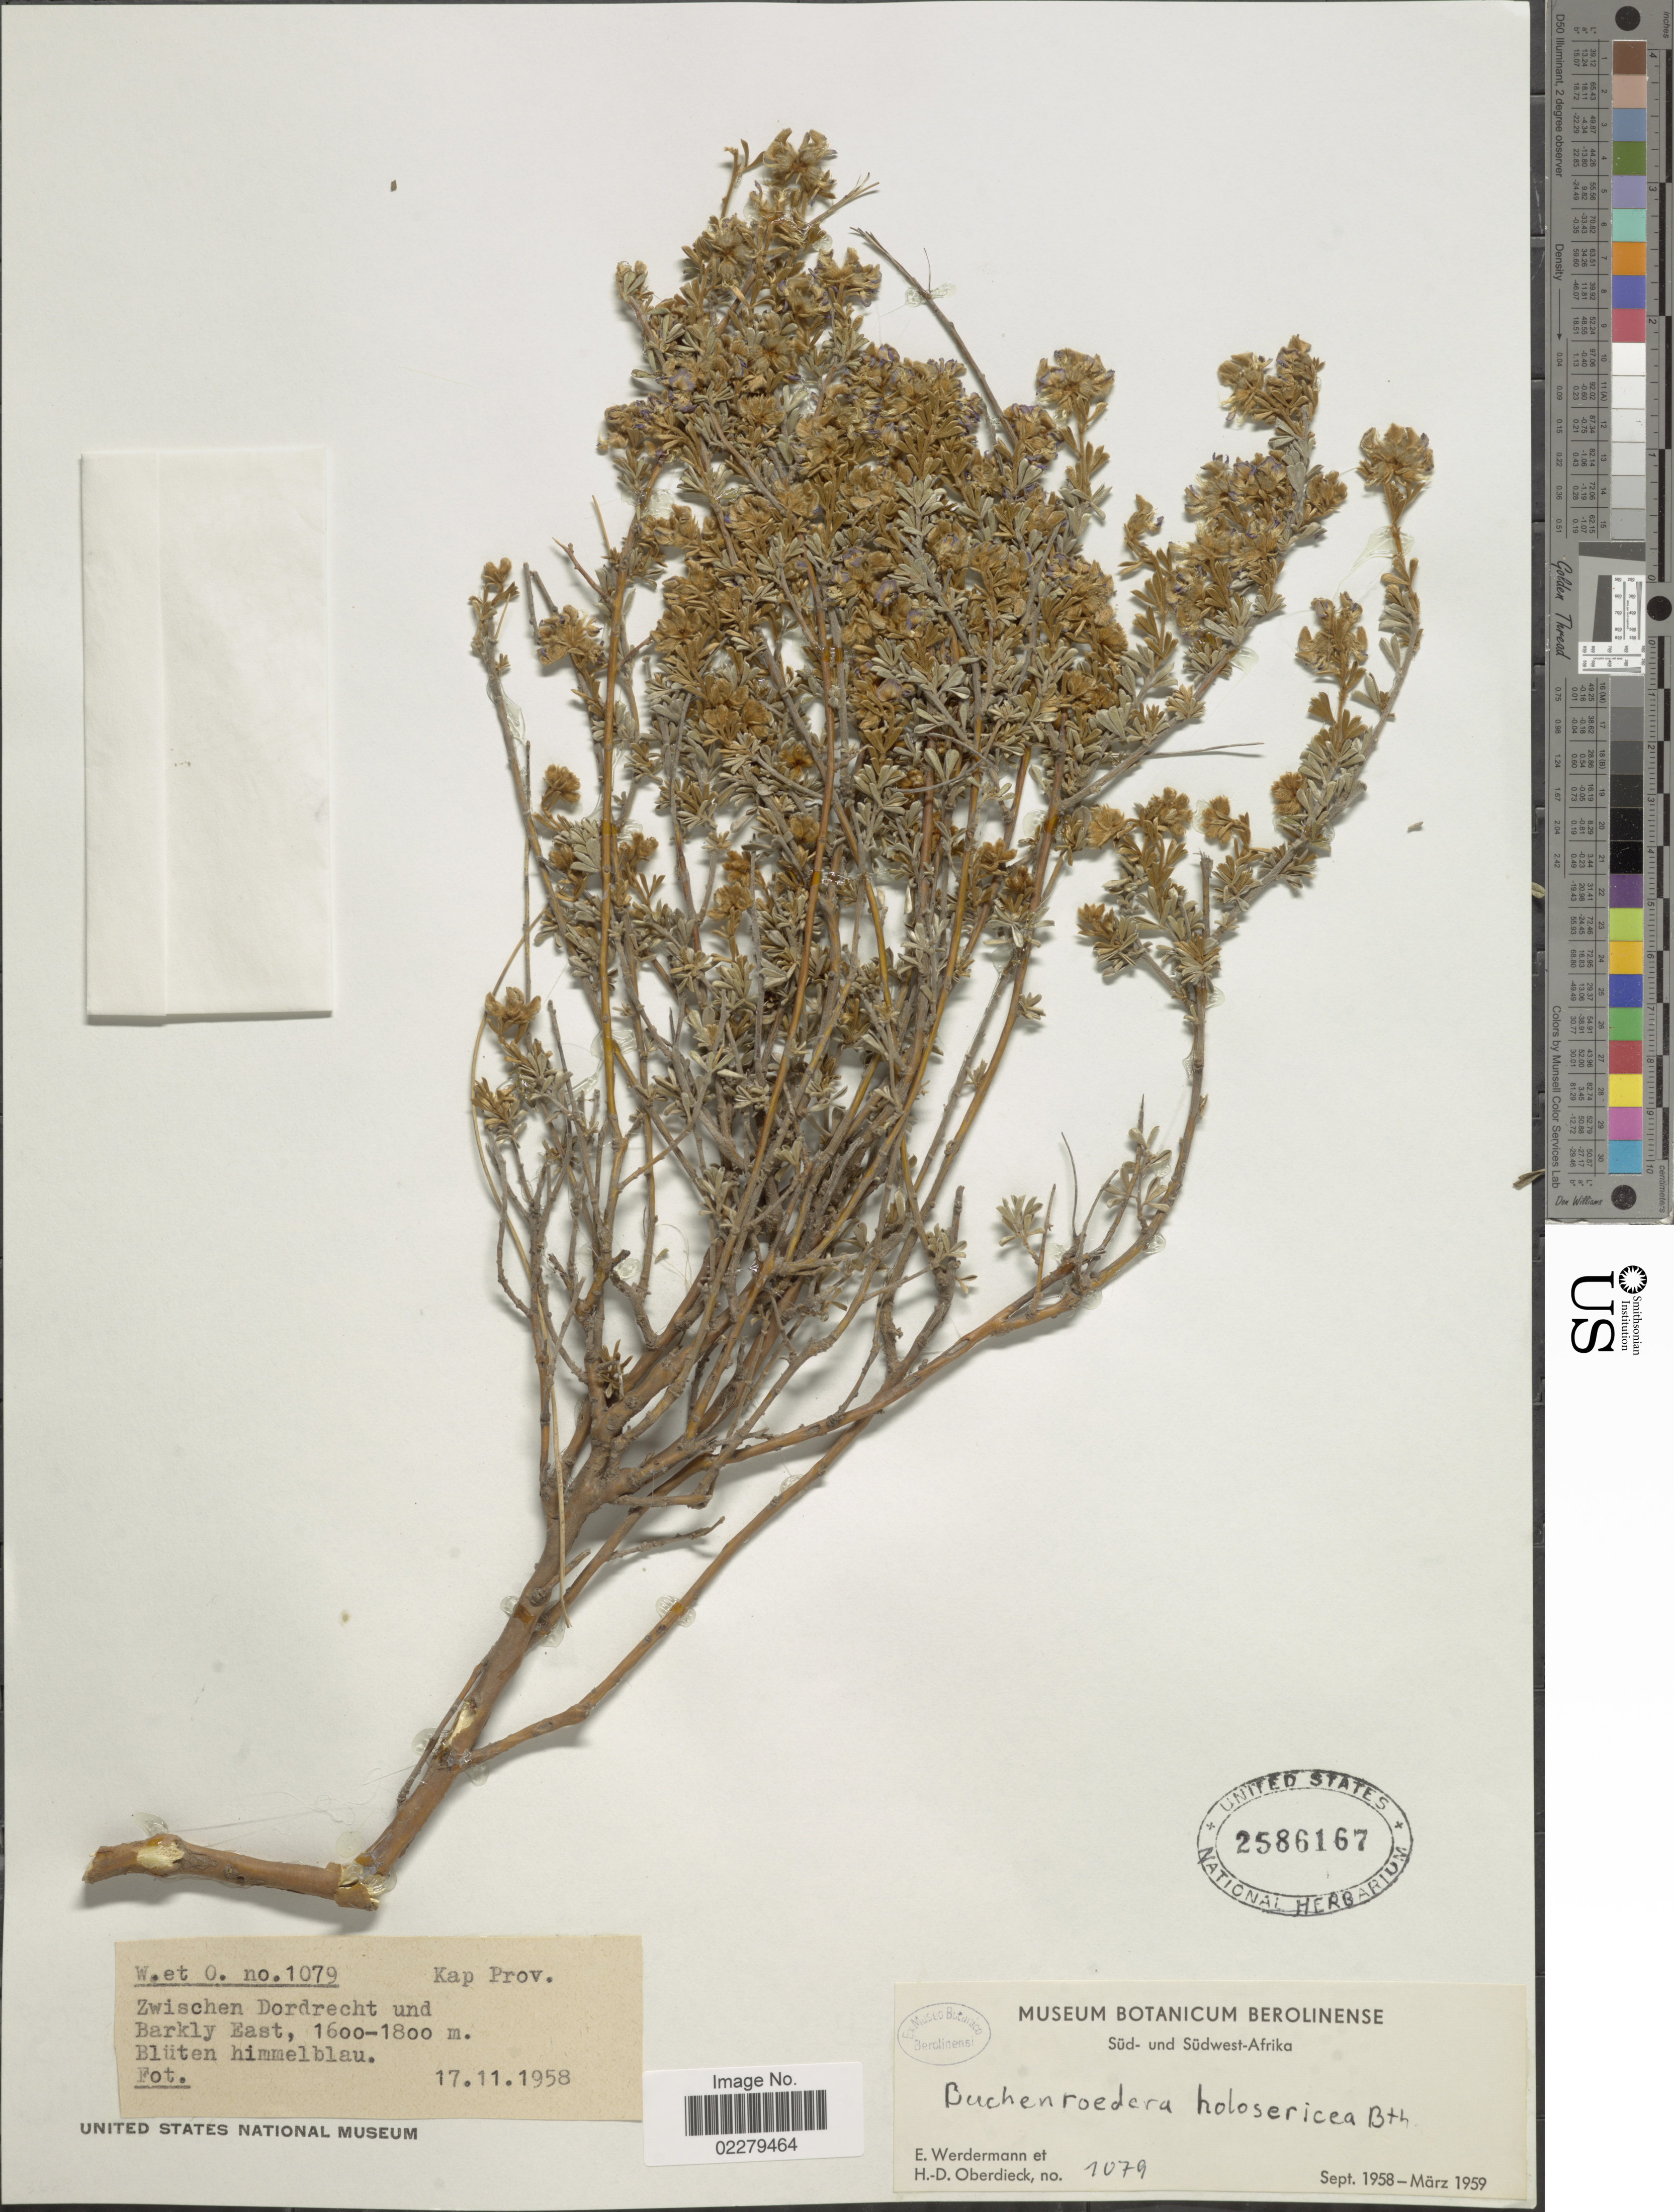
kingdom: Plantae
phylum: Tracheophyta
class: Magnoliopsida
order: Fabales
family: Fabaceae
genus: Lotononis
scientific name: Lotononis holosericea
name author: (E. Mey.) B.-E. van Wyk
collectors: E. Werdermann & H. Oberdieck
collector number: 1079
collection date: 1958-11-17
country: South Africa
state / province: Eastern Cape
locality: Sud- und Sudwest- Afrika. Kap Prov. Zwischen Dordrecht und Barkly East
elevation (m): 1600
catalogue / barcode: US 2586167